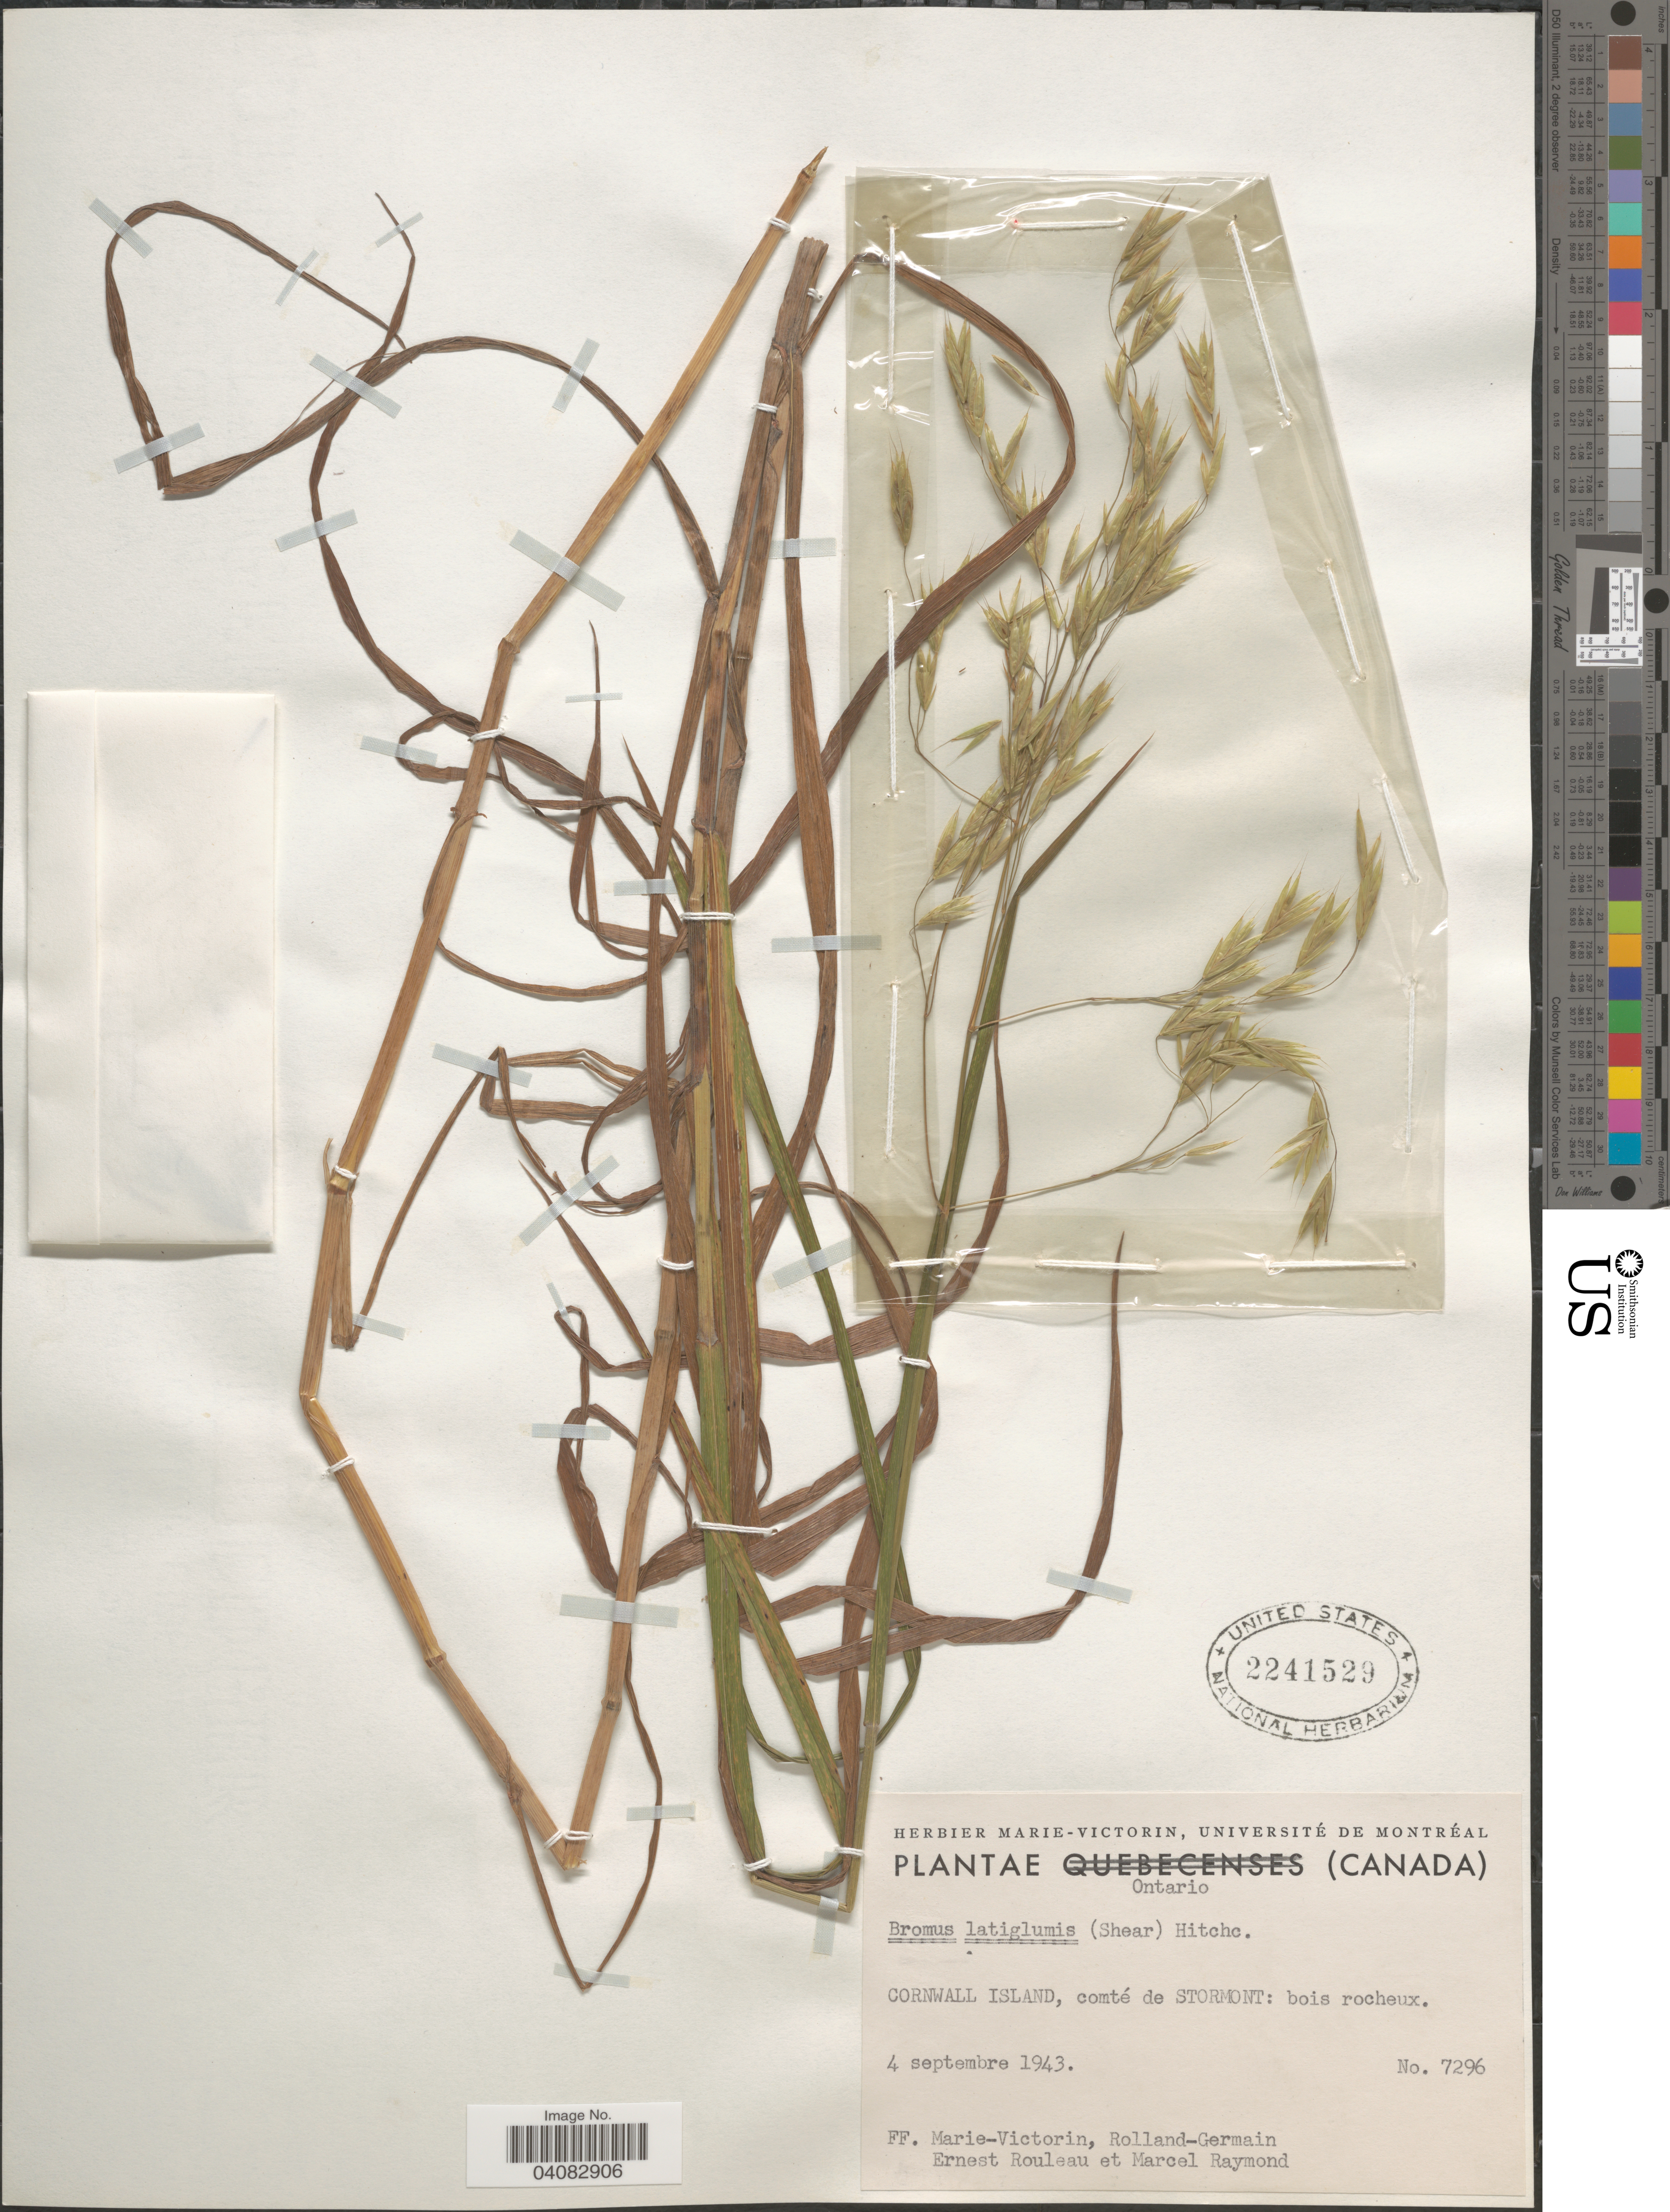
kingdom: Plantae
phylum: Tracheophyta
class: Liliopsida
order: Poales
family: Poaceae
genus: Bromus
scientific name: Bromus latiglumis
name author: (Scribn. ex Shear) Hitchc.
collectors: F. Marie-Victorin, Rolland-Germain, J. Rouleau & M. Raymond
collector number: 7296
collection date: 1943-09-04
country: Canada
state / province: Ontario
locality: Cornwall Island, comté de Stormont: bois rocheux.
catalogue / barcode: US 2241529